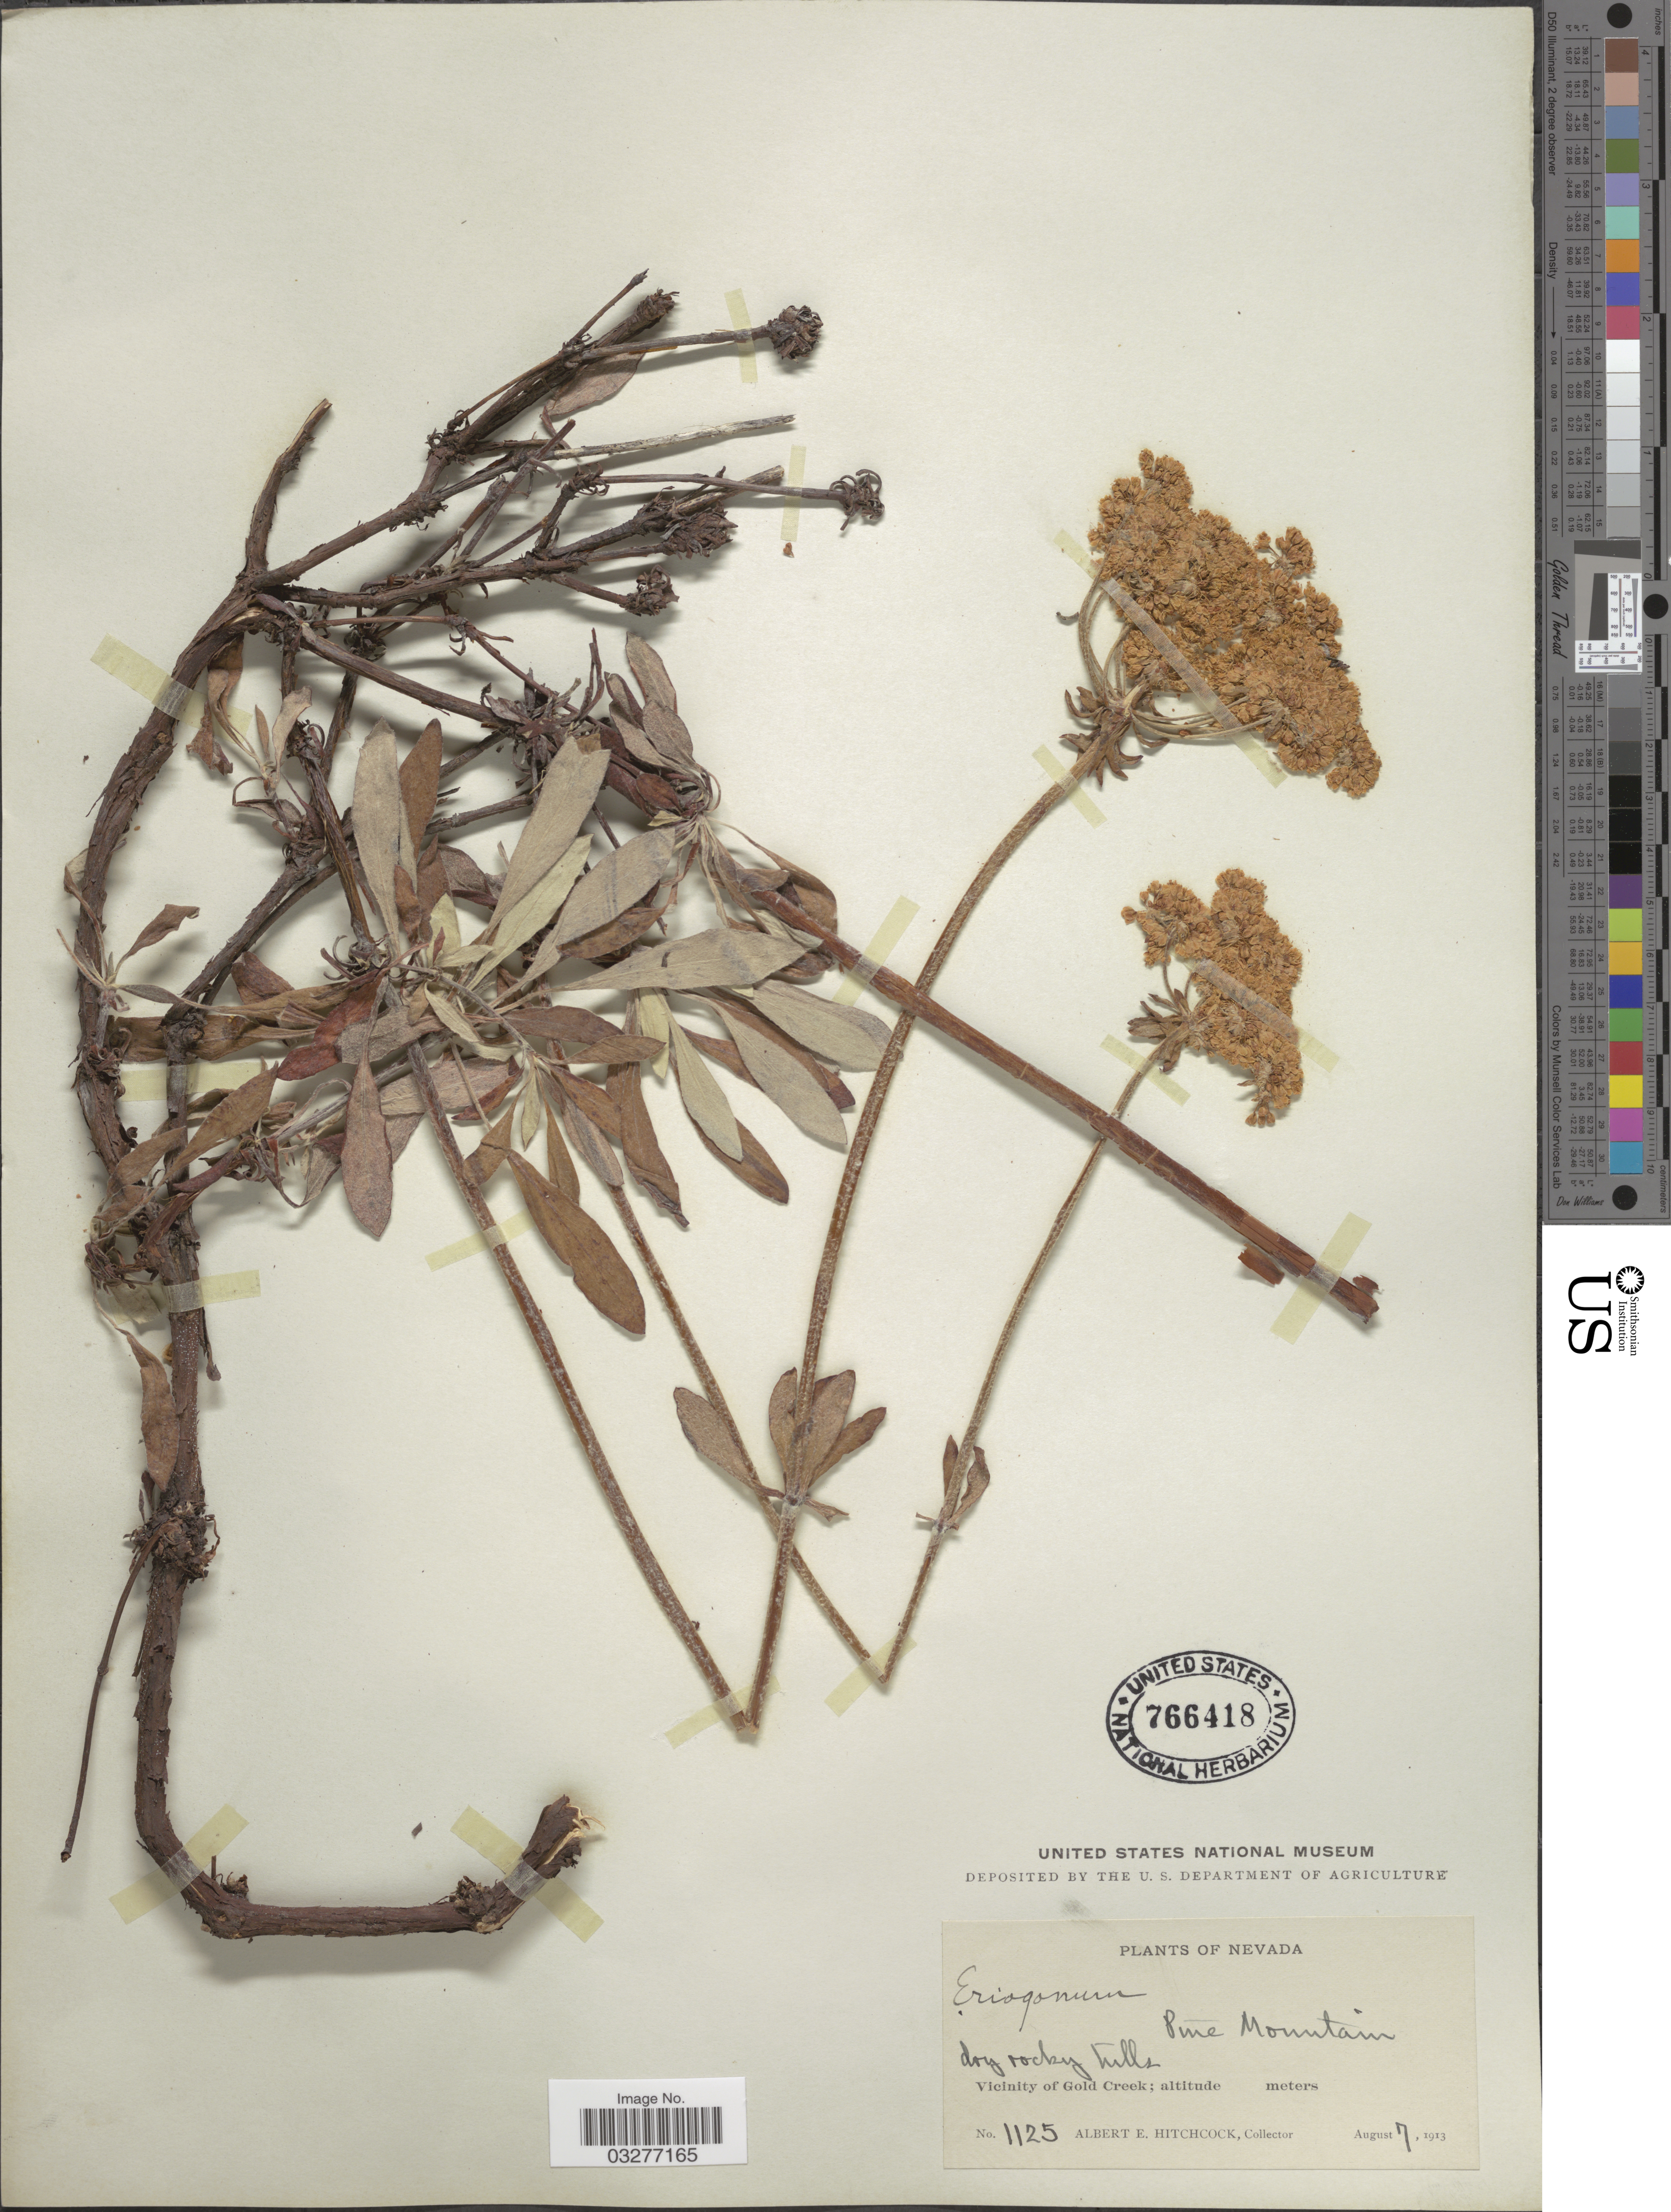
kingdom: Plantae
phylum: Tracheophyta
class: Magnoliopsida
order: Caryophyllales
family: Polygonaceae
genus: Eriogonum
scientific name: Eriogonum heracleoides var. heracleoides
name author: Nutt.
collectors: A. Hitchcock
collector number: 1125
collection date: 1913-08-07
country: United States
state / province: Nevada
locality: Pine Mountain. Vicinity of Gold Creek.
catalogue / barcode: US 766418